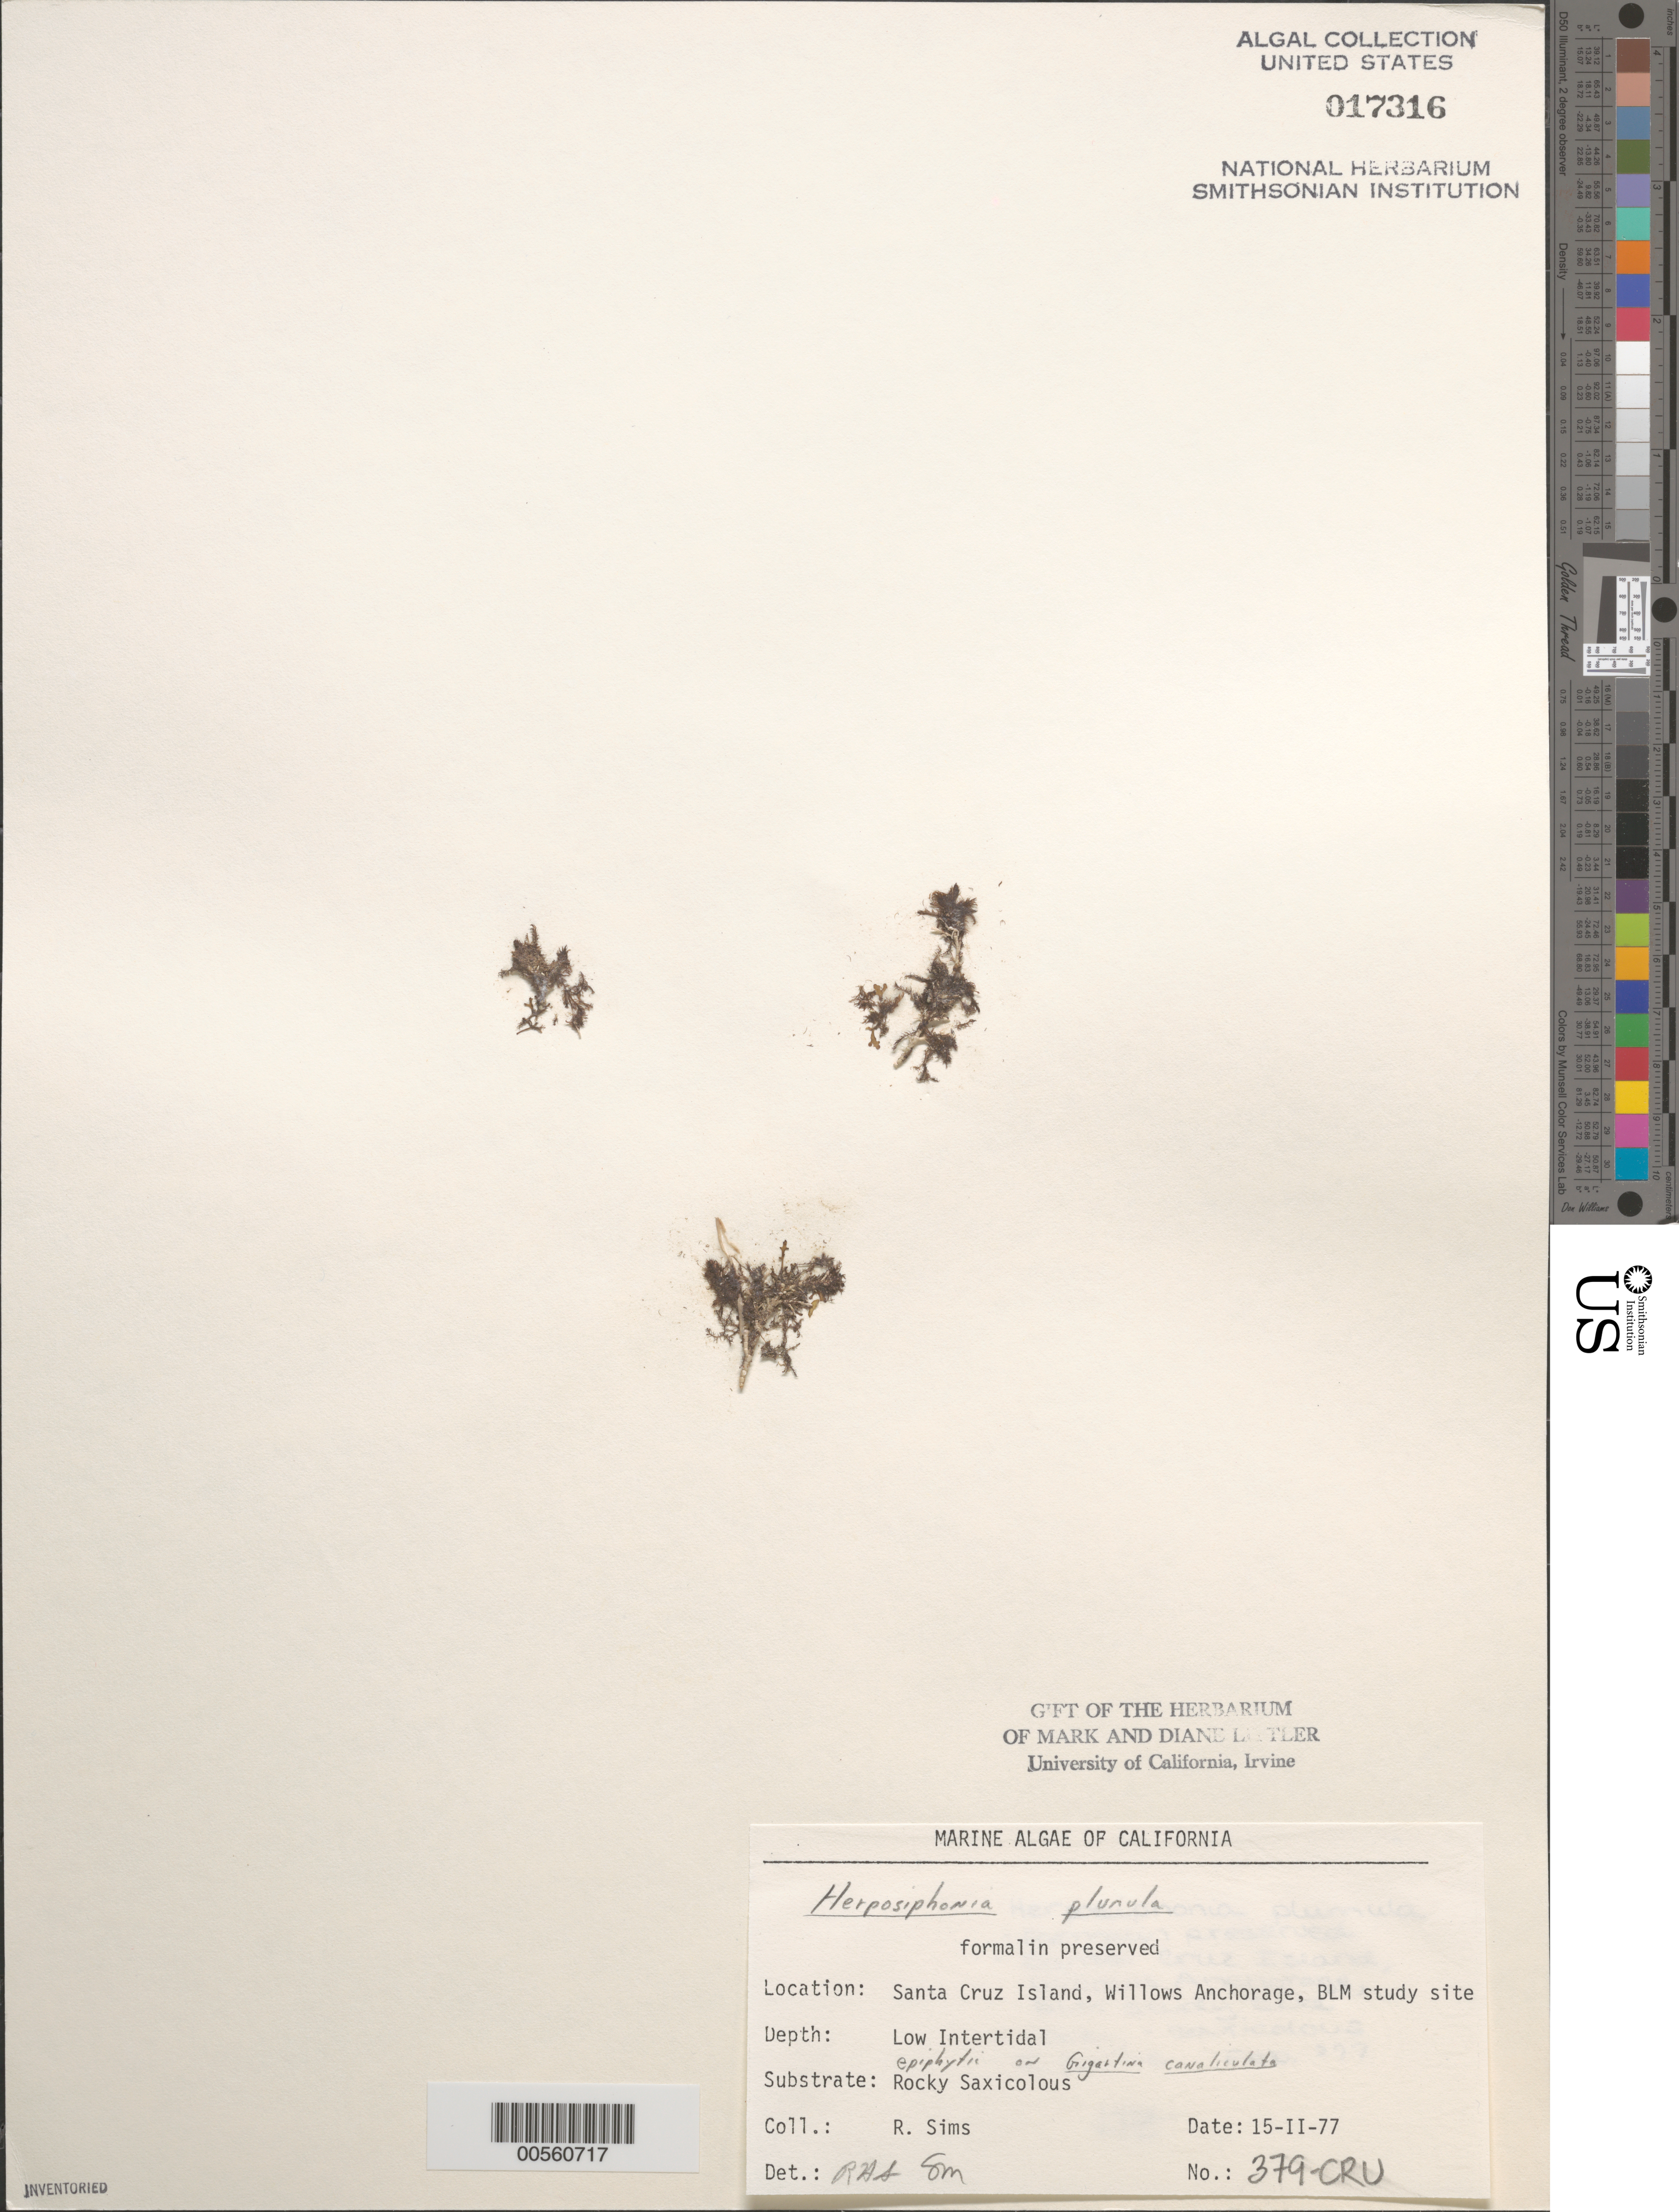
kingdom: Plantae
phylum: Rhodophyta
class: Florideophyceae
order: Ceramiales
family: Rhodomelaceae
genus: Herposiphonia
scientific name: Herposiphonia plumula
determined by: Sims, Robert H.; Murray, S. N.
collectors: R. H. Sims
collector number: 379-cru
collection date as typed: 15 Feb 1977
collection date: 1977-02-15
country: United States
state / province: California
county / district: Santa Barbara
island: Santa Cruz Island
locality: Willows Anchorage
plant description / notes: BLM-SOCALBIGHT Rocky Intertidal Survey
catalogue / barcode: US 17316